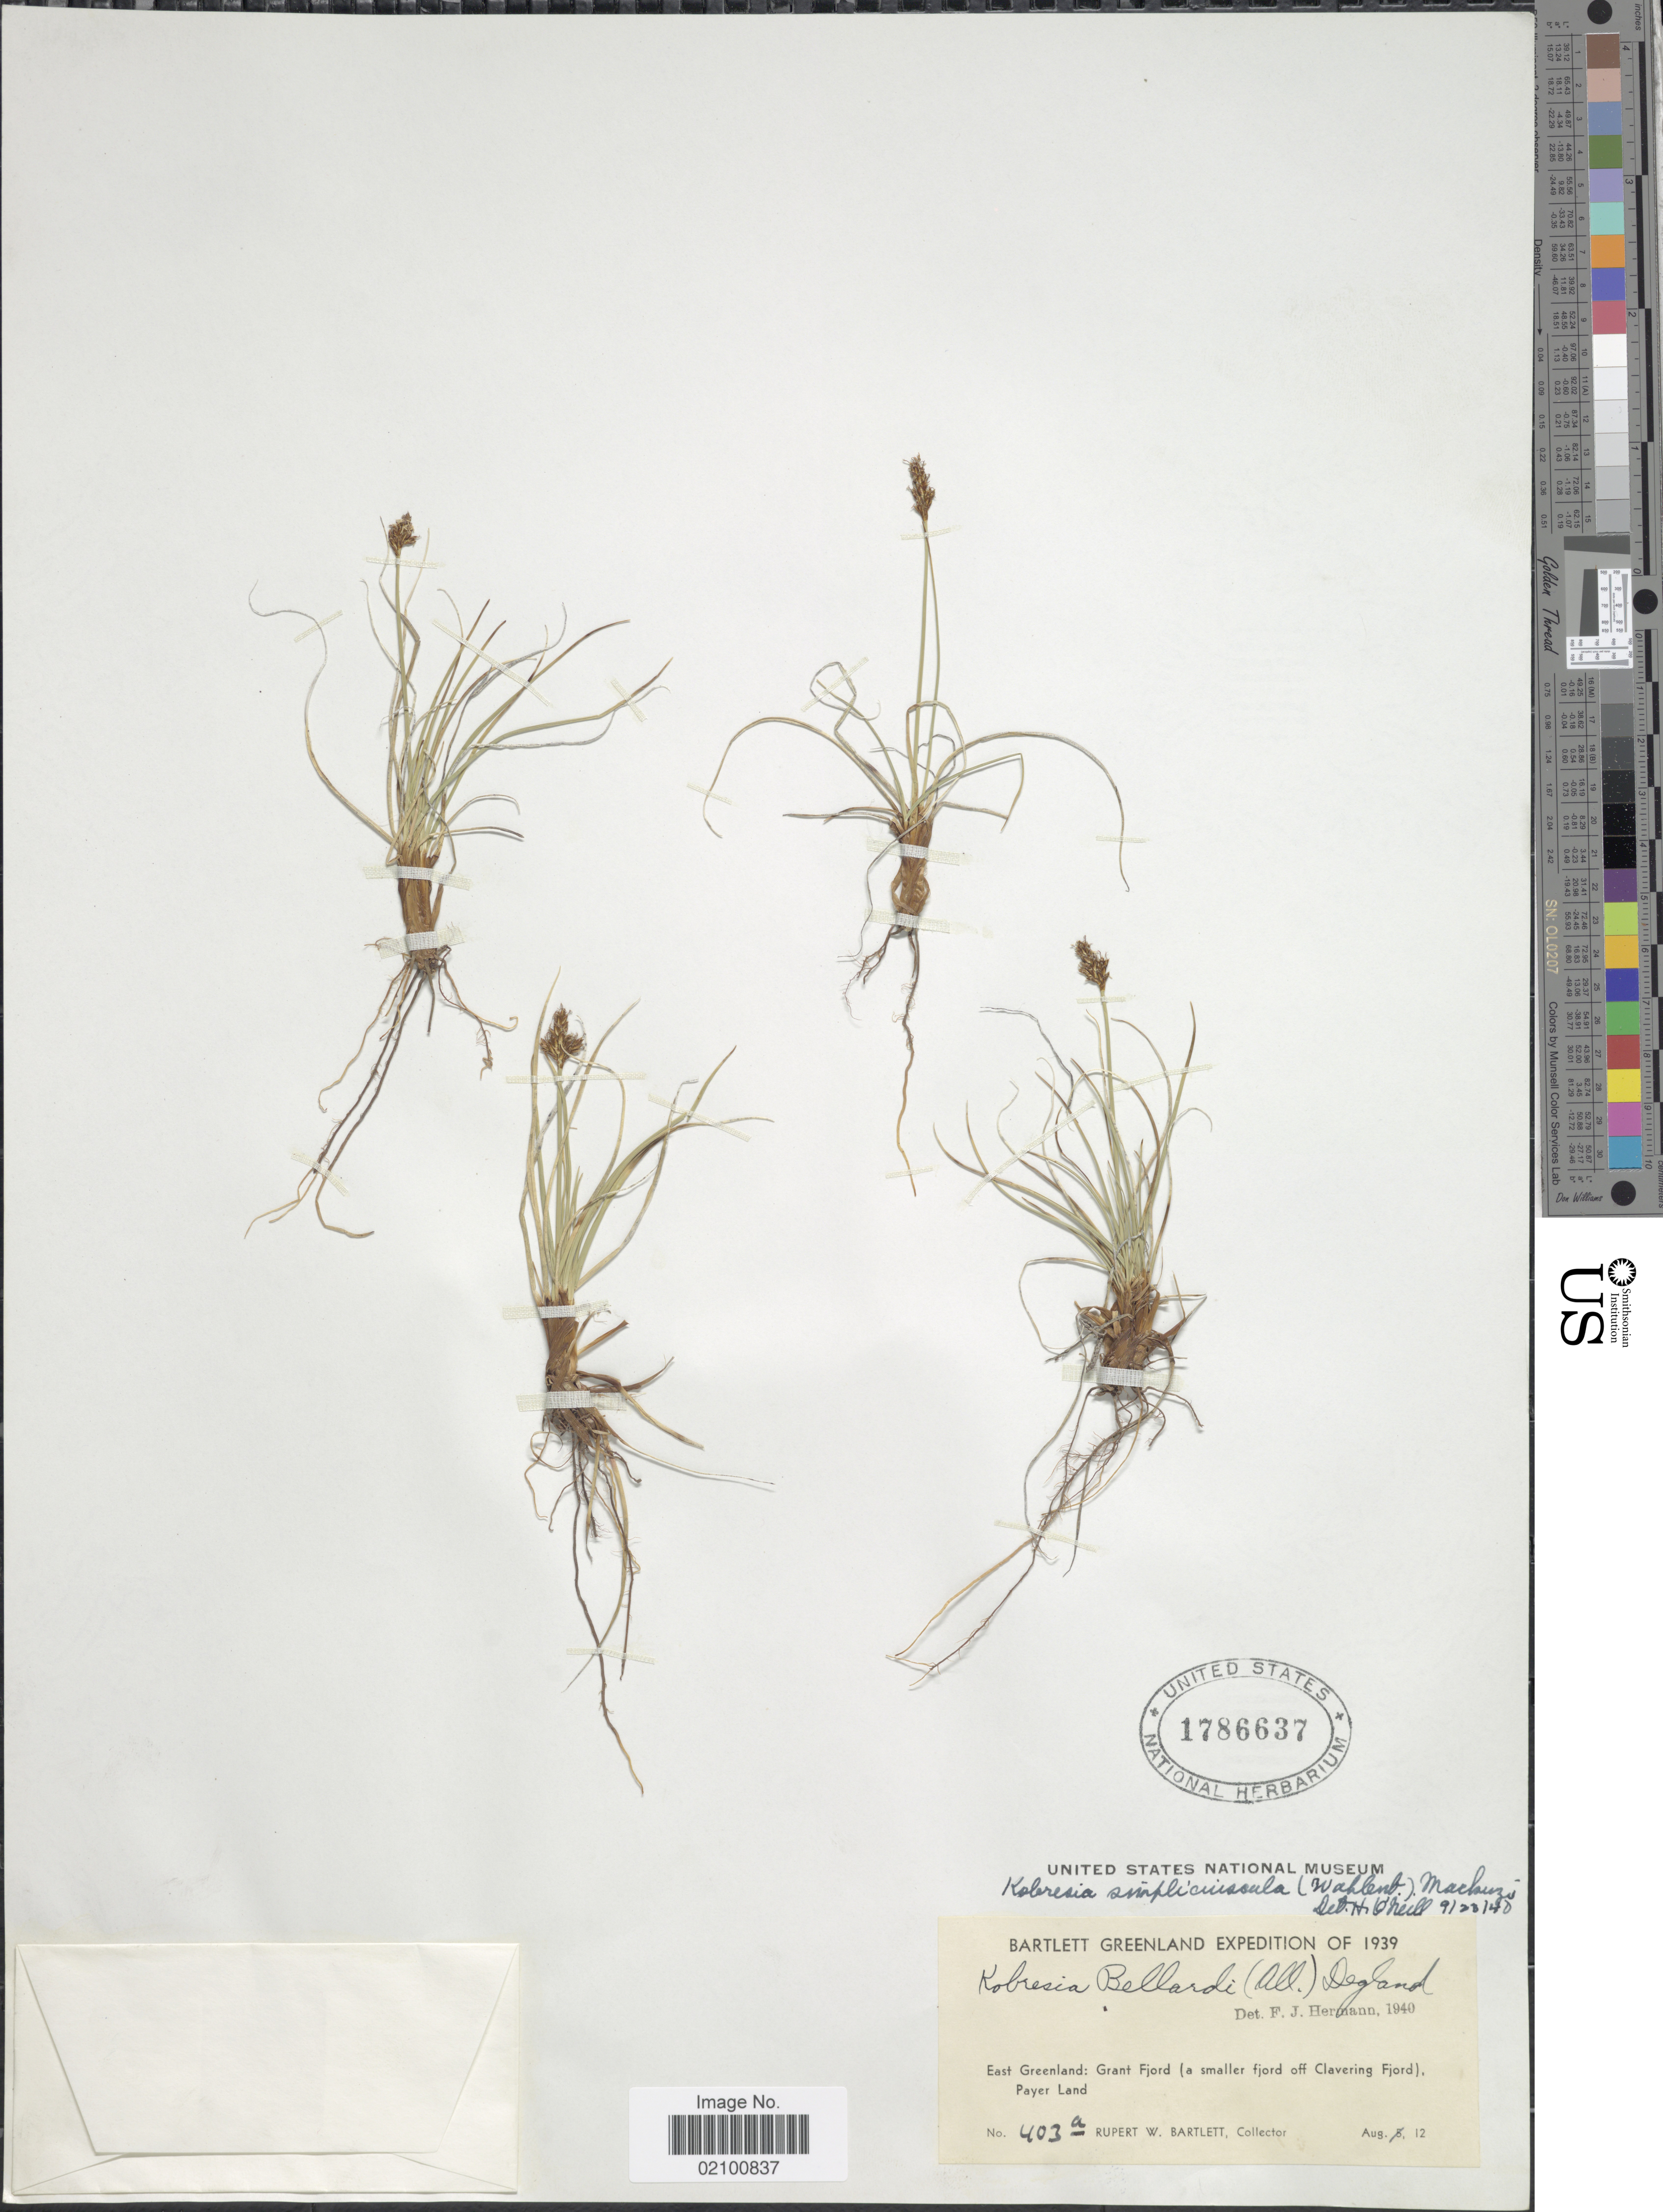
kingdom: Plantae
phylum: Tracheophyta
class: Liliopsida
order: Poales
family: Cyperaceae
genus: Carex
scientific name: Carex simpliciuscula subsp. simpliciuscula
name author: Wahlenb.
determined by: Strong, M. T., (US), Smithsonian Institution - National Museum of Natural History (UNITED STATES)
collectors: R. W. Bartlett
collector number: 403a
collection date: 1939-08-12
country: Greenland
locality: East Greenland, Grant Fjord (a smaller fjord off Clavering Fjord), Payer Land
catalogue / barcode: US 1786637